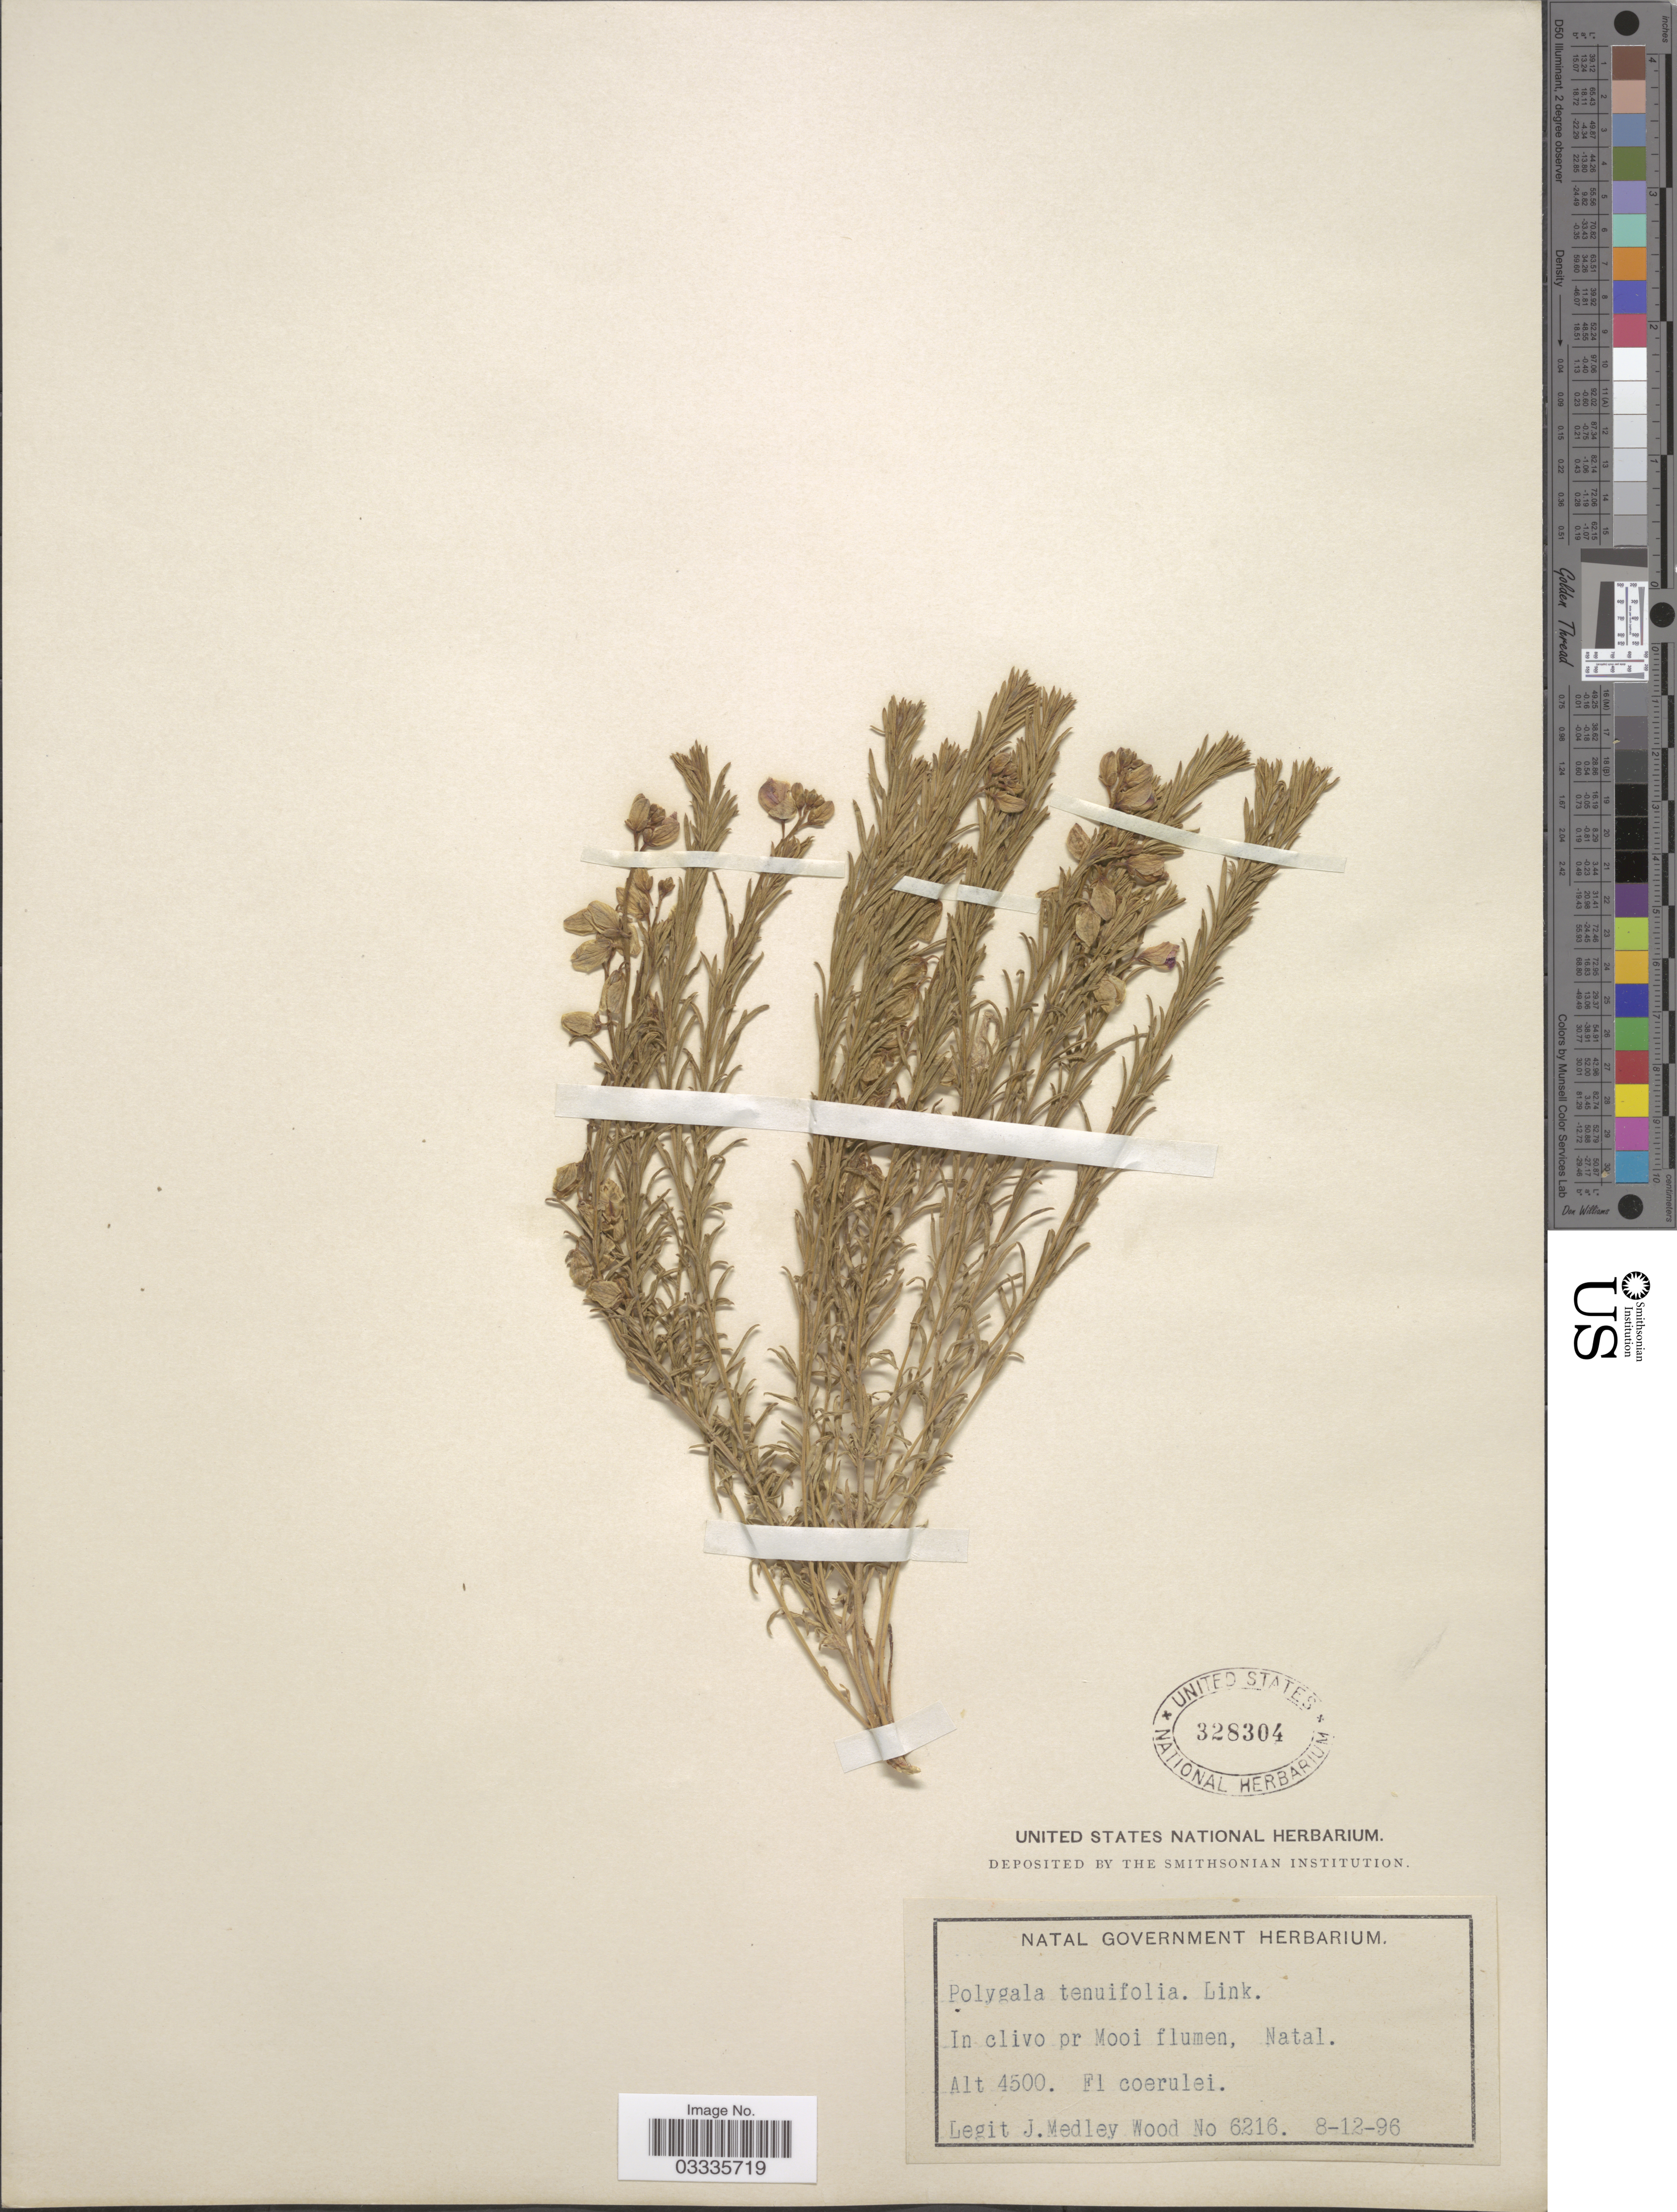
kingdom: Plantae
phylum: Tracheophyta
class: Magnoliopsida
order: Fabales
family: Polygalaceae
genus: Polygala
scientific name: Polygala tenuifolia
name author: Willd.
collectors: J. Medley Wood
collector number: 6216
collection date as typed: Transcribed d/m/y: 8/12/96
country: South Africa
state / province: KwaZulu-Natal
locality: In clivo pr Mooi flumen, Natal.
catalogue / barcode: US 328304